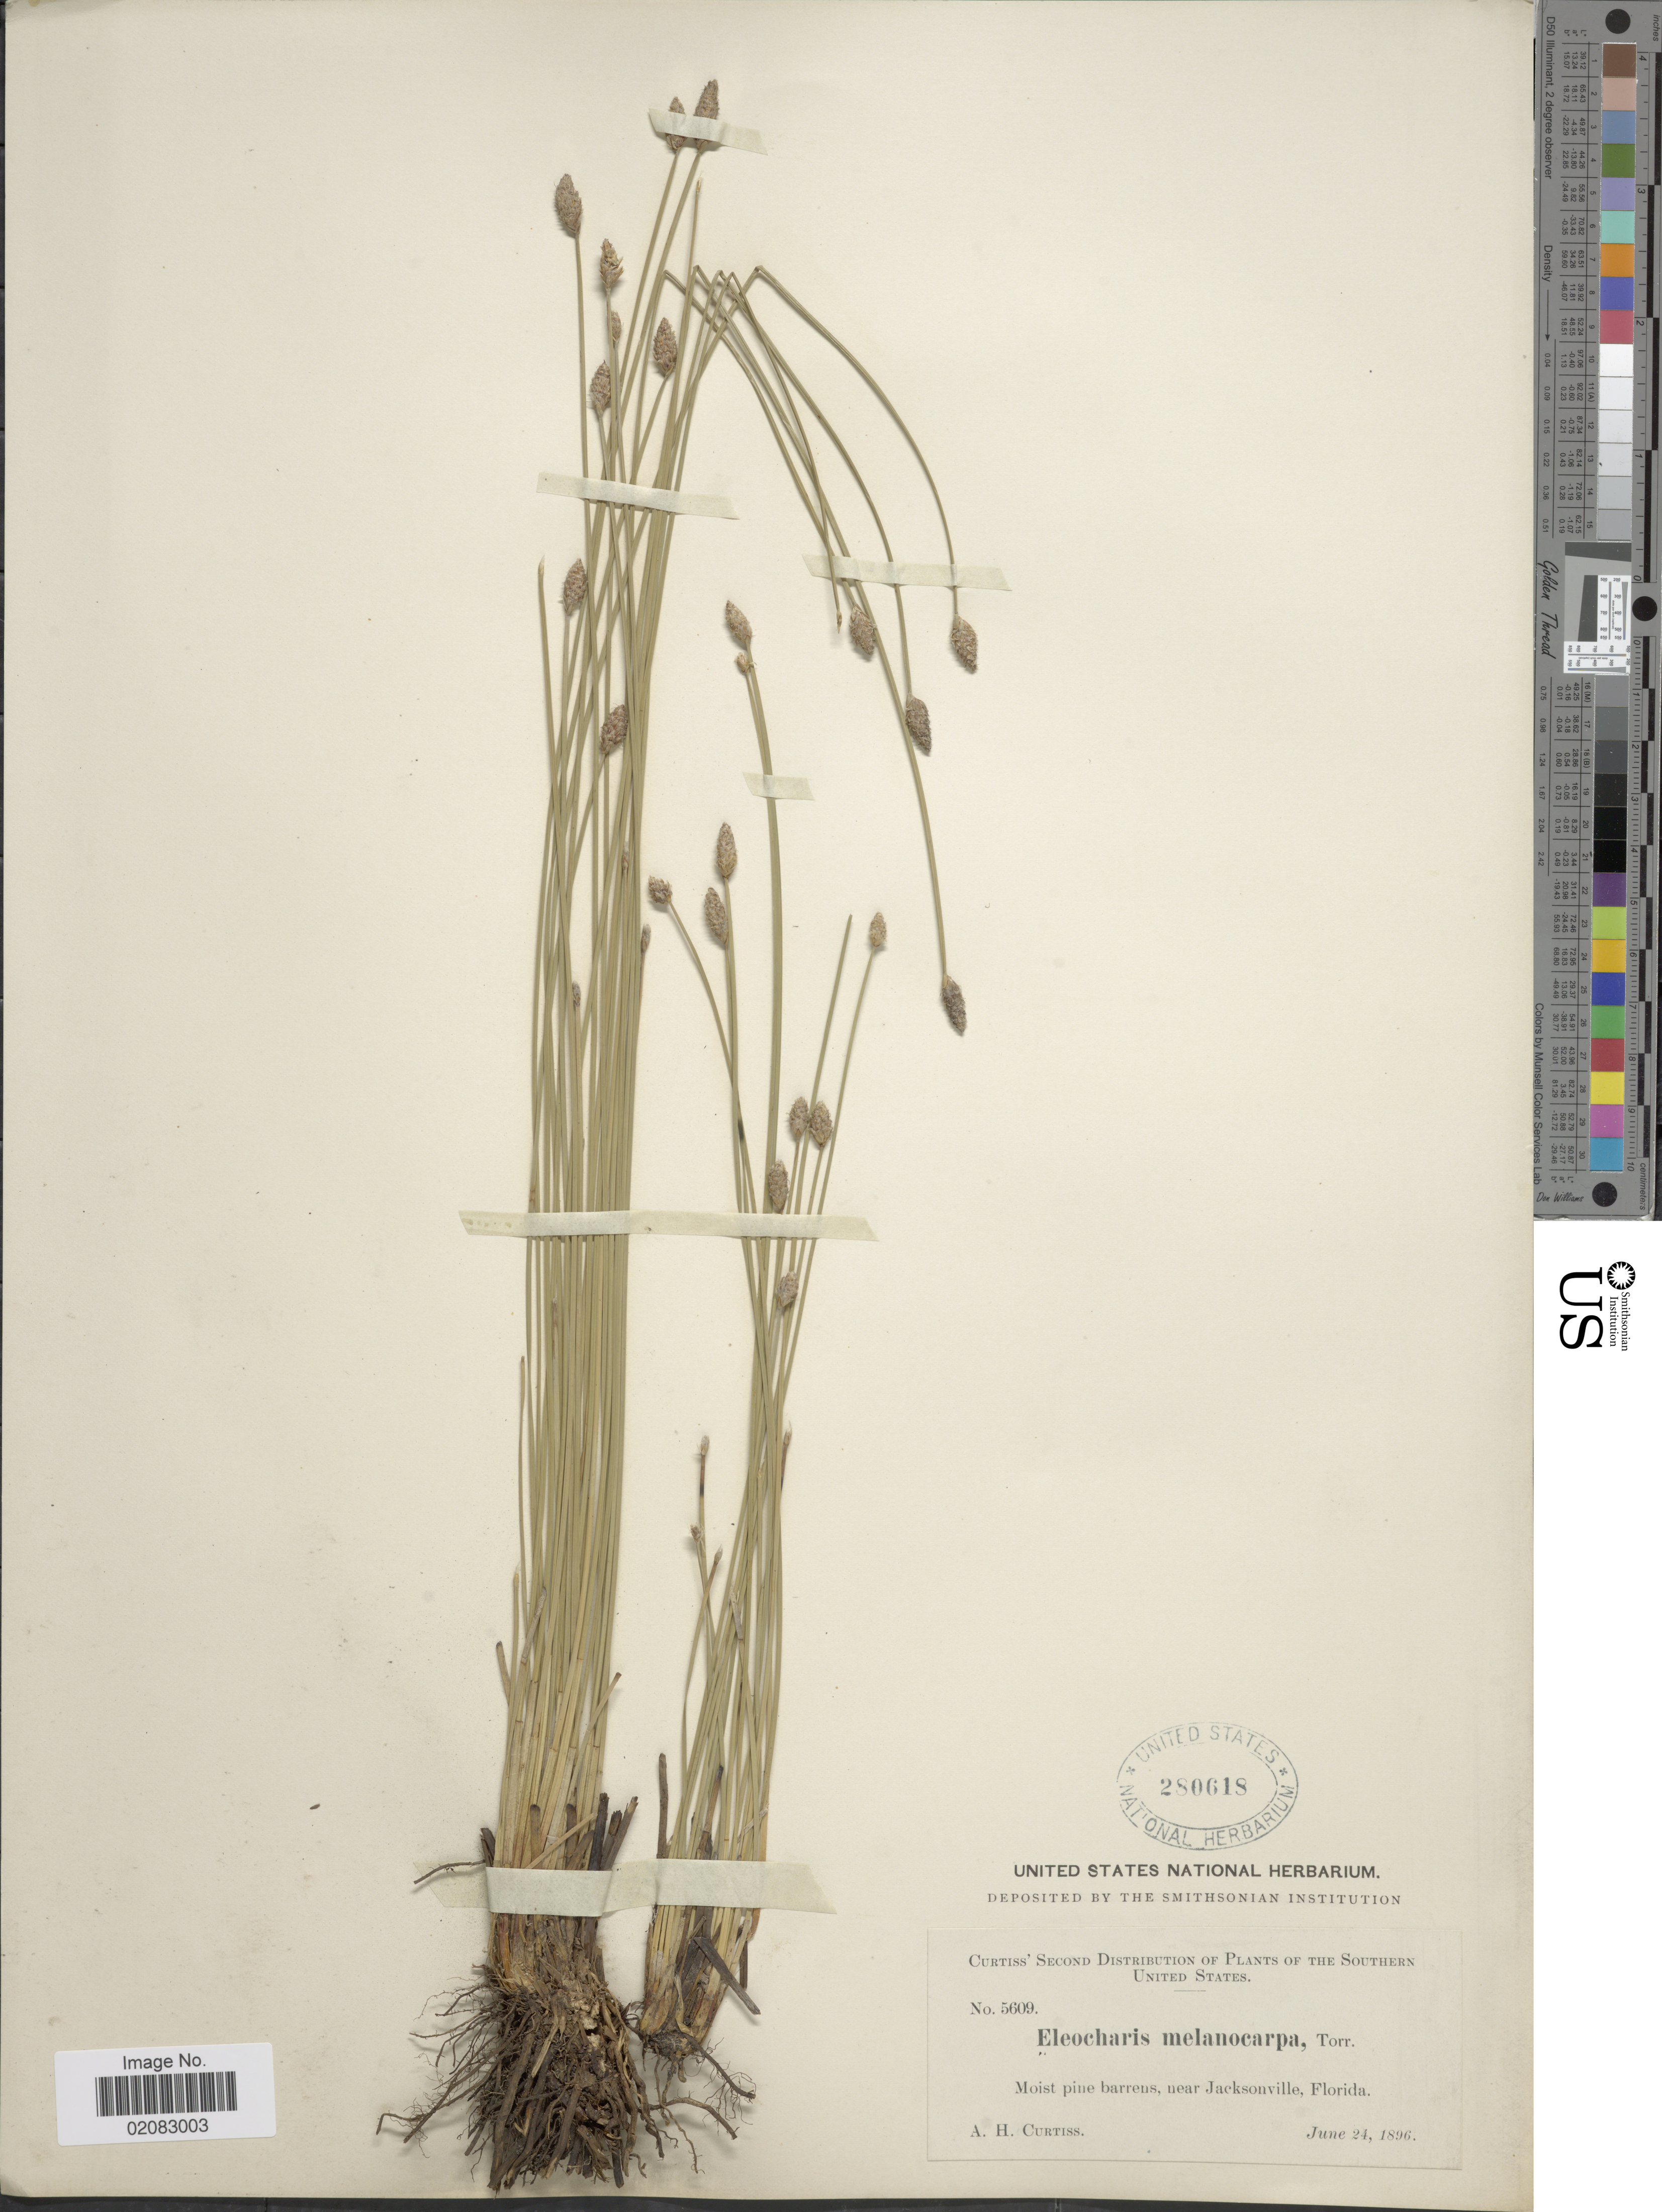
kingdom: Plantae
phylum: Tracheophyta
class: Liliopsida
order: Poales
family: Cyperaceae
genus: Eleocharis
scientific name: Eleocharis melanocarpa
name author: Torr.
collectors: A. H. Curtiss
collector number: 5609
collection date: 1896-06-24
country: United States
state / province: Florida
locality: The Southern United States, Moist pine barrens, near Jacksonsville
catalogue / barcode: US 280618